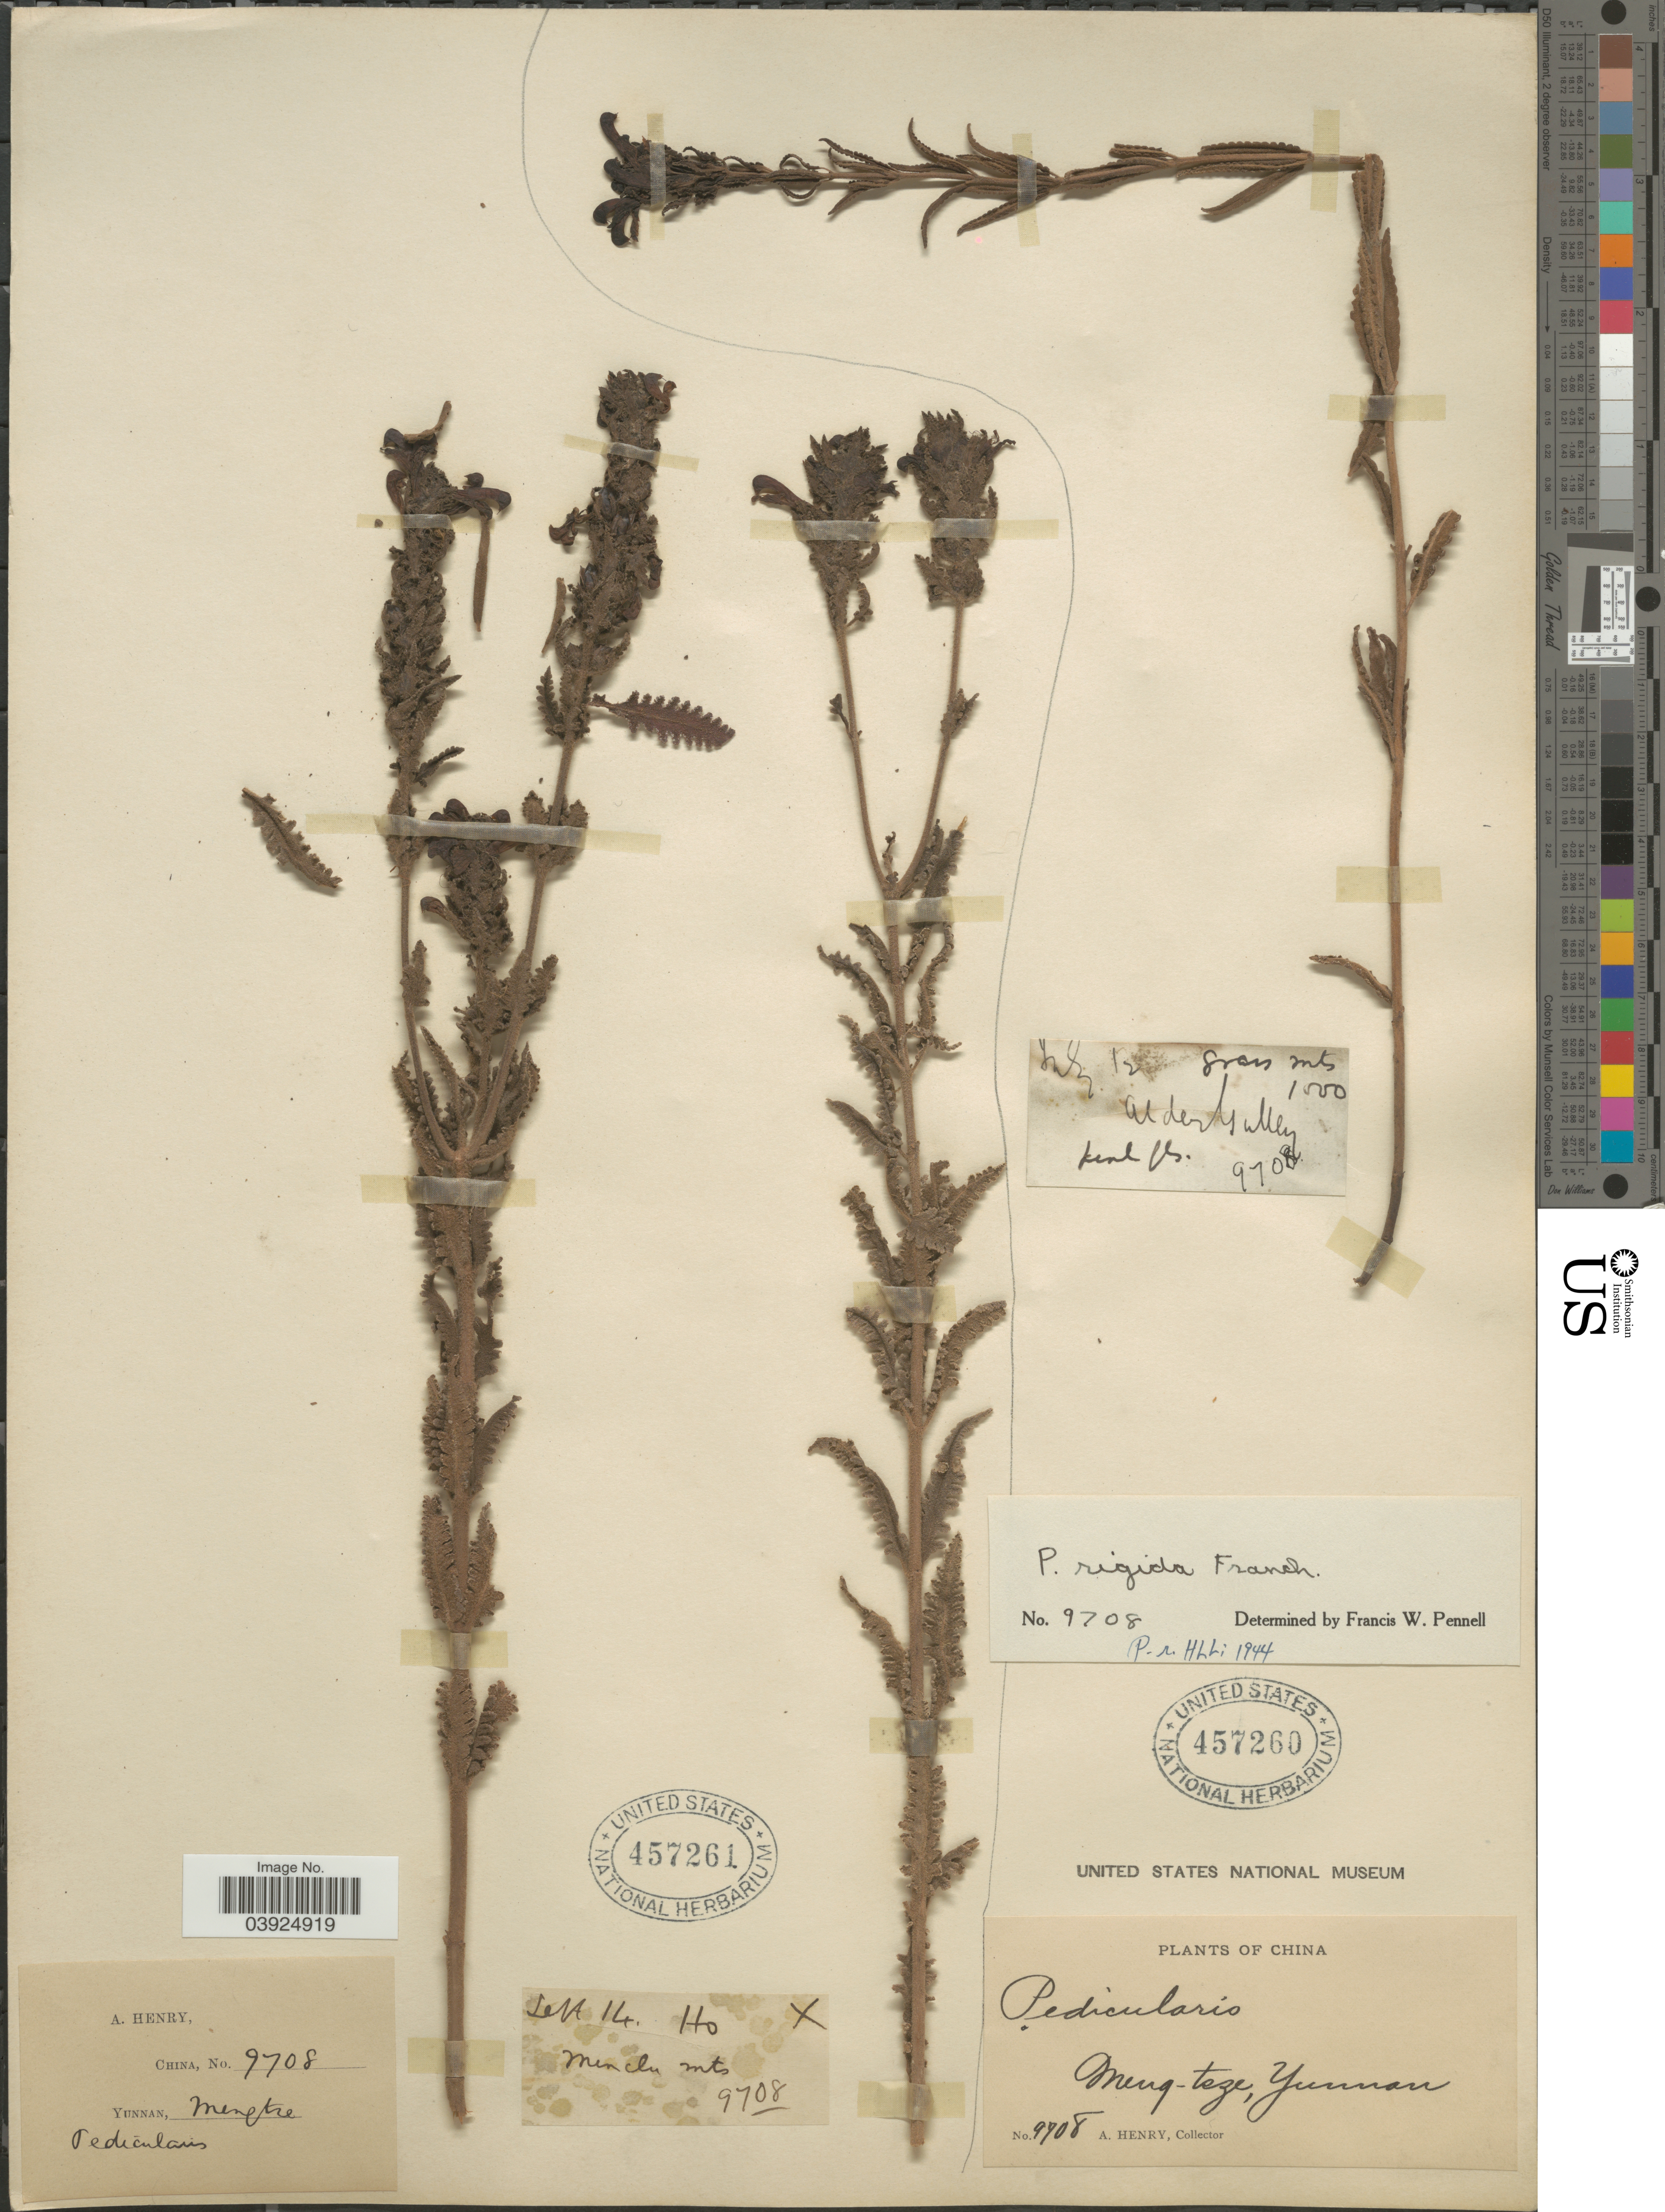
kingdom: Plantae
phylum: Tracheophyta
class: Magnoliopsida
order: Lamiales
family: Orobanchaceae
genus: Pedicularis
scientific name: Pedicularis rigida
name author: Franch. ex Maxim.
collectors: A. Henry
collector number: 9708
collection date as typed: Transcribed d/m/y: /9/14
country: China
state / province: Yunnan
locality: Mengtsze. Menchu mts.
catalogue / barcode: US 457261